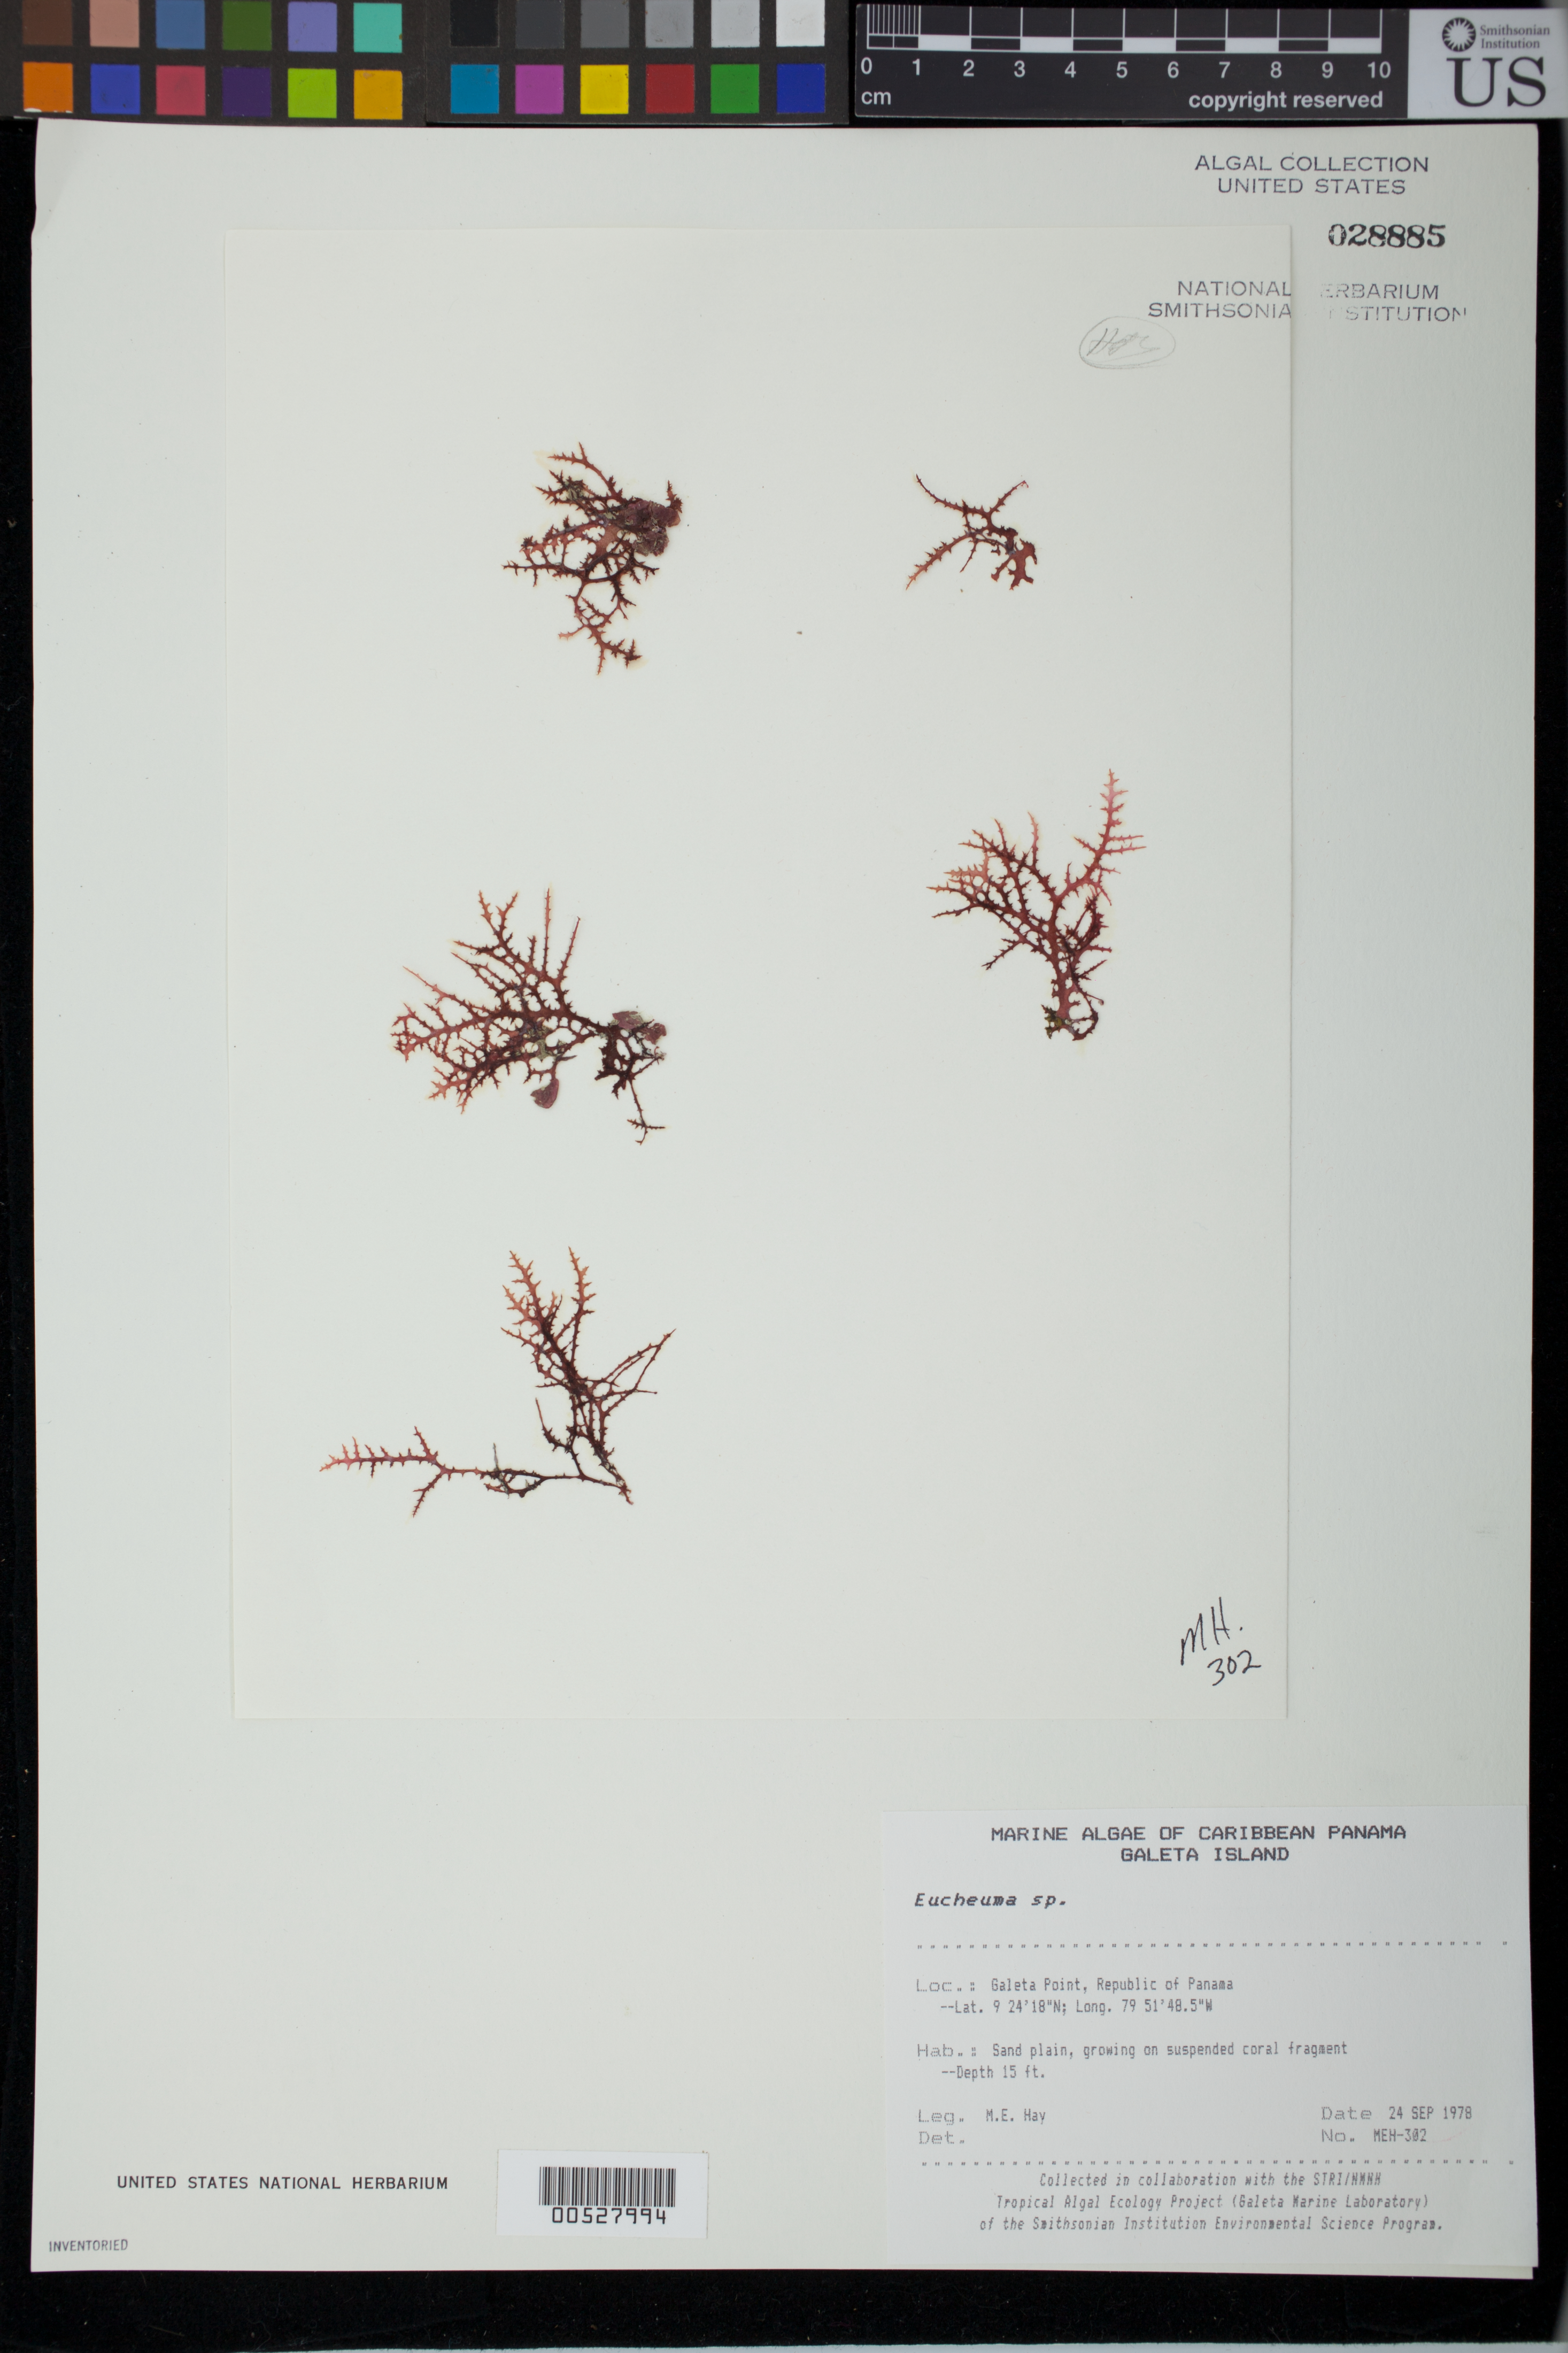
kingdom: Plantae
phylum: Rhodophyta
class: Florideophyceae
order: Gigartinales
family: Solieriaceae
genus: Eucheuma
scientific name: Eucheuma sp.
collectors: M. E. Hay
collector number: MEH-302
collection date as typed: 24 Sep 1978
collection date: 1978-09-24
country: Panama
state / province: Colón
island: Galeta Island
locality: Galeta Point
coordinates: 9 24' 18" N, 79 51' 48.5" W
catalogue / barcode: US 28885